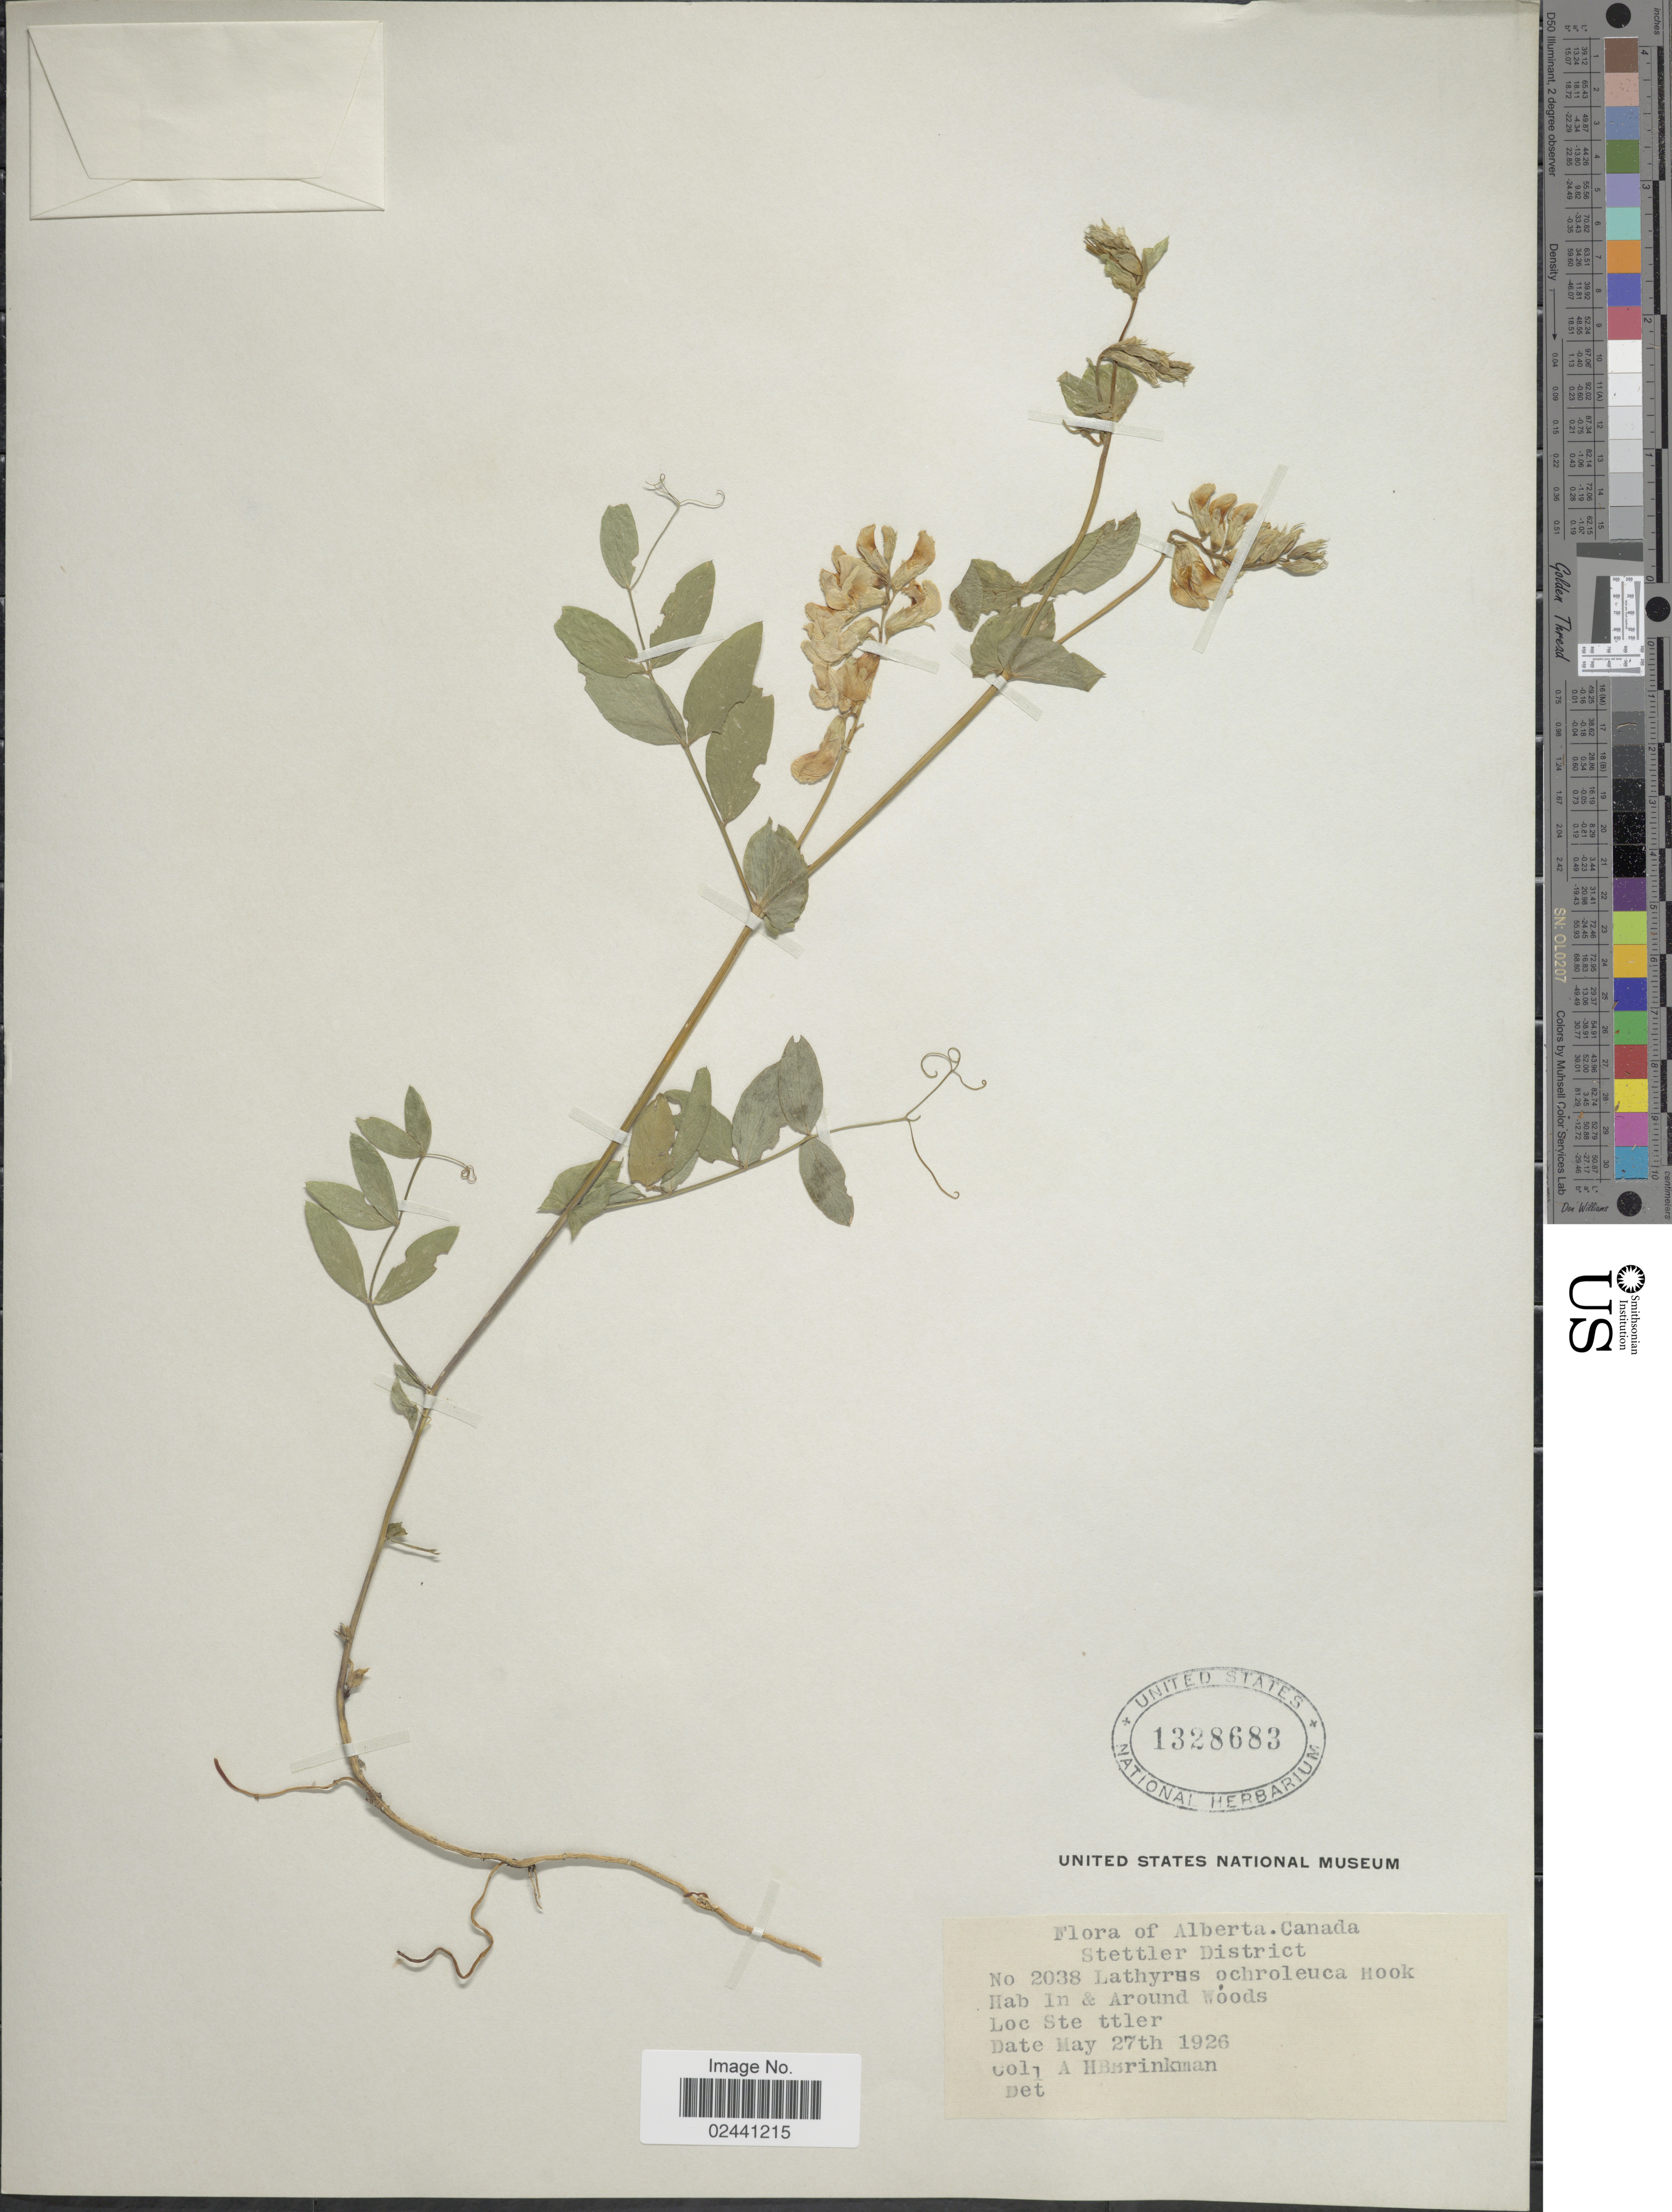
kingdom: Plantae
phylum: Tracheophyta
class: Magnoliopsida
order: Fabales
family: Fabaceae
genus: Lathyrus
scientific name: Lathyrus ochroleucus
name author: Hook.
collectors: A. Brinkman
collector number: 2038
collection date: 1926-05-27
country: Canada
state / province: Alberta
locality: Stettler District, Stettler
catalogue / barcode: US 1328683